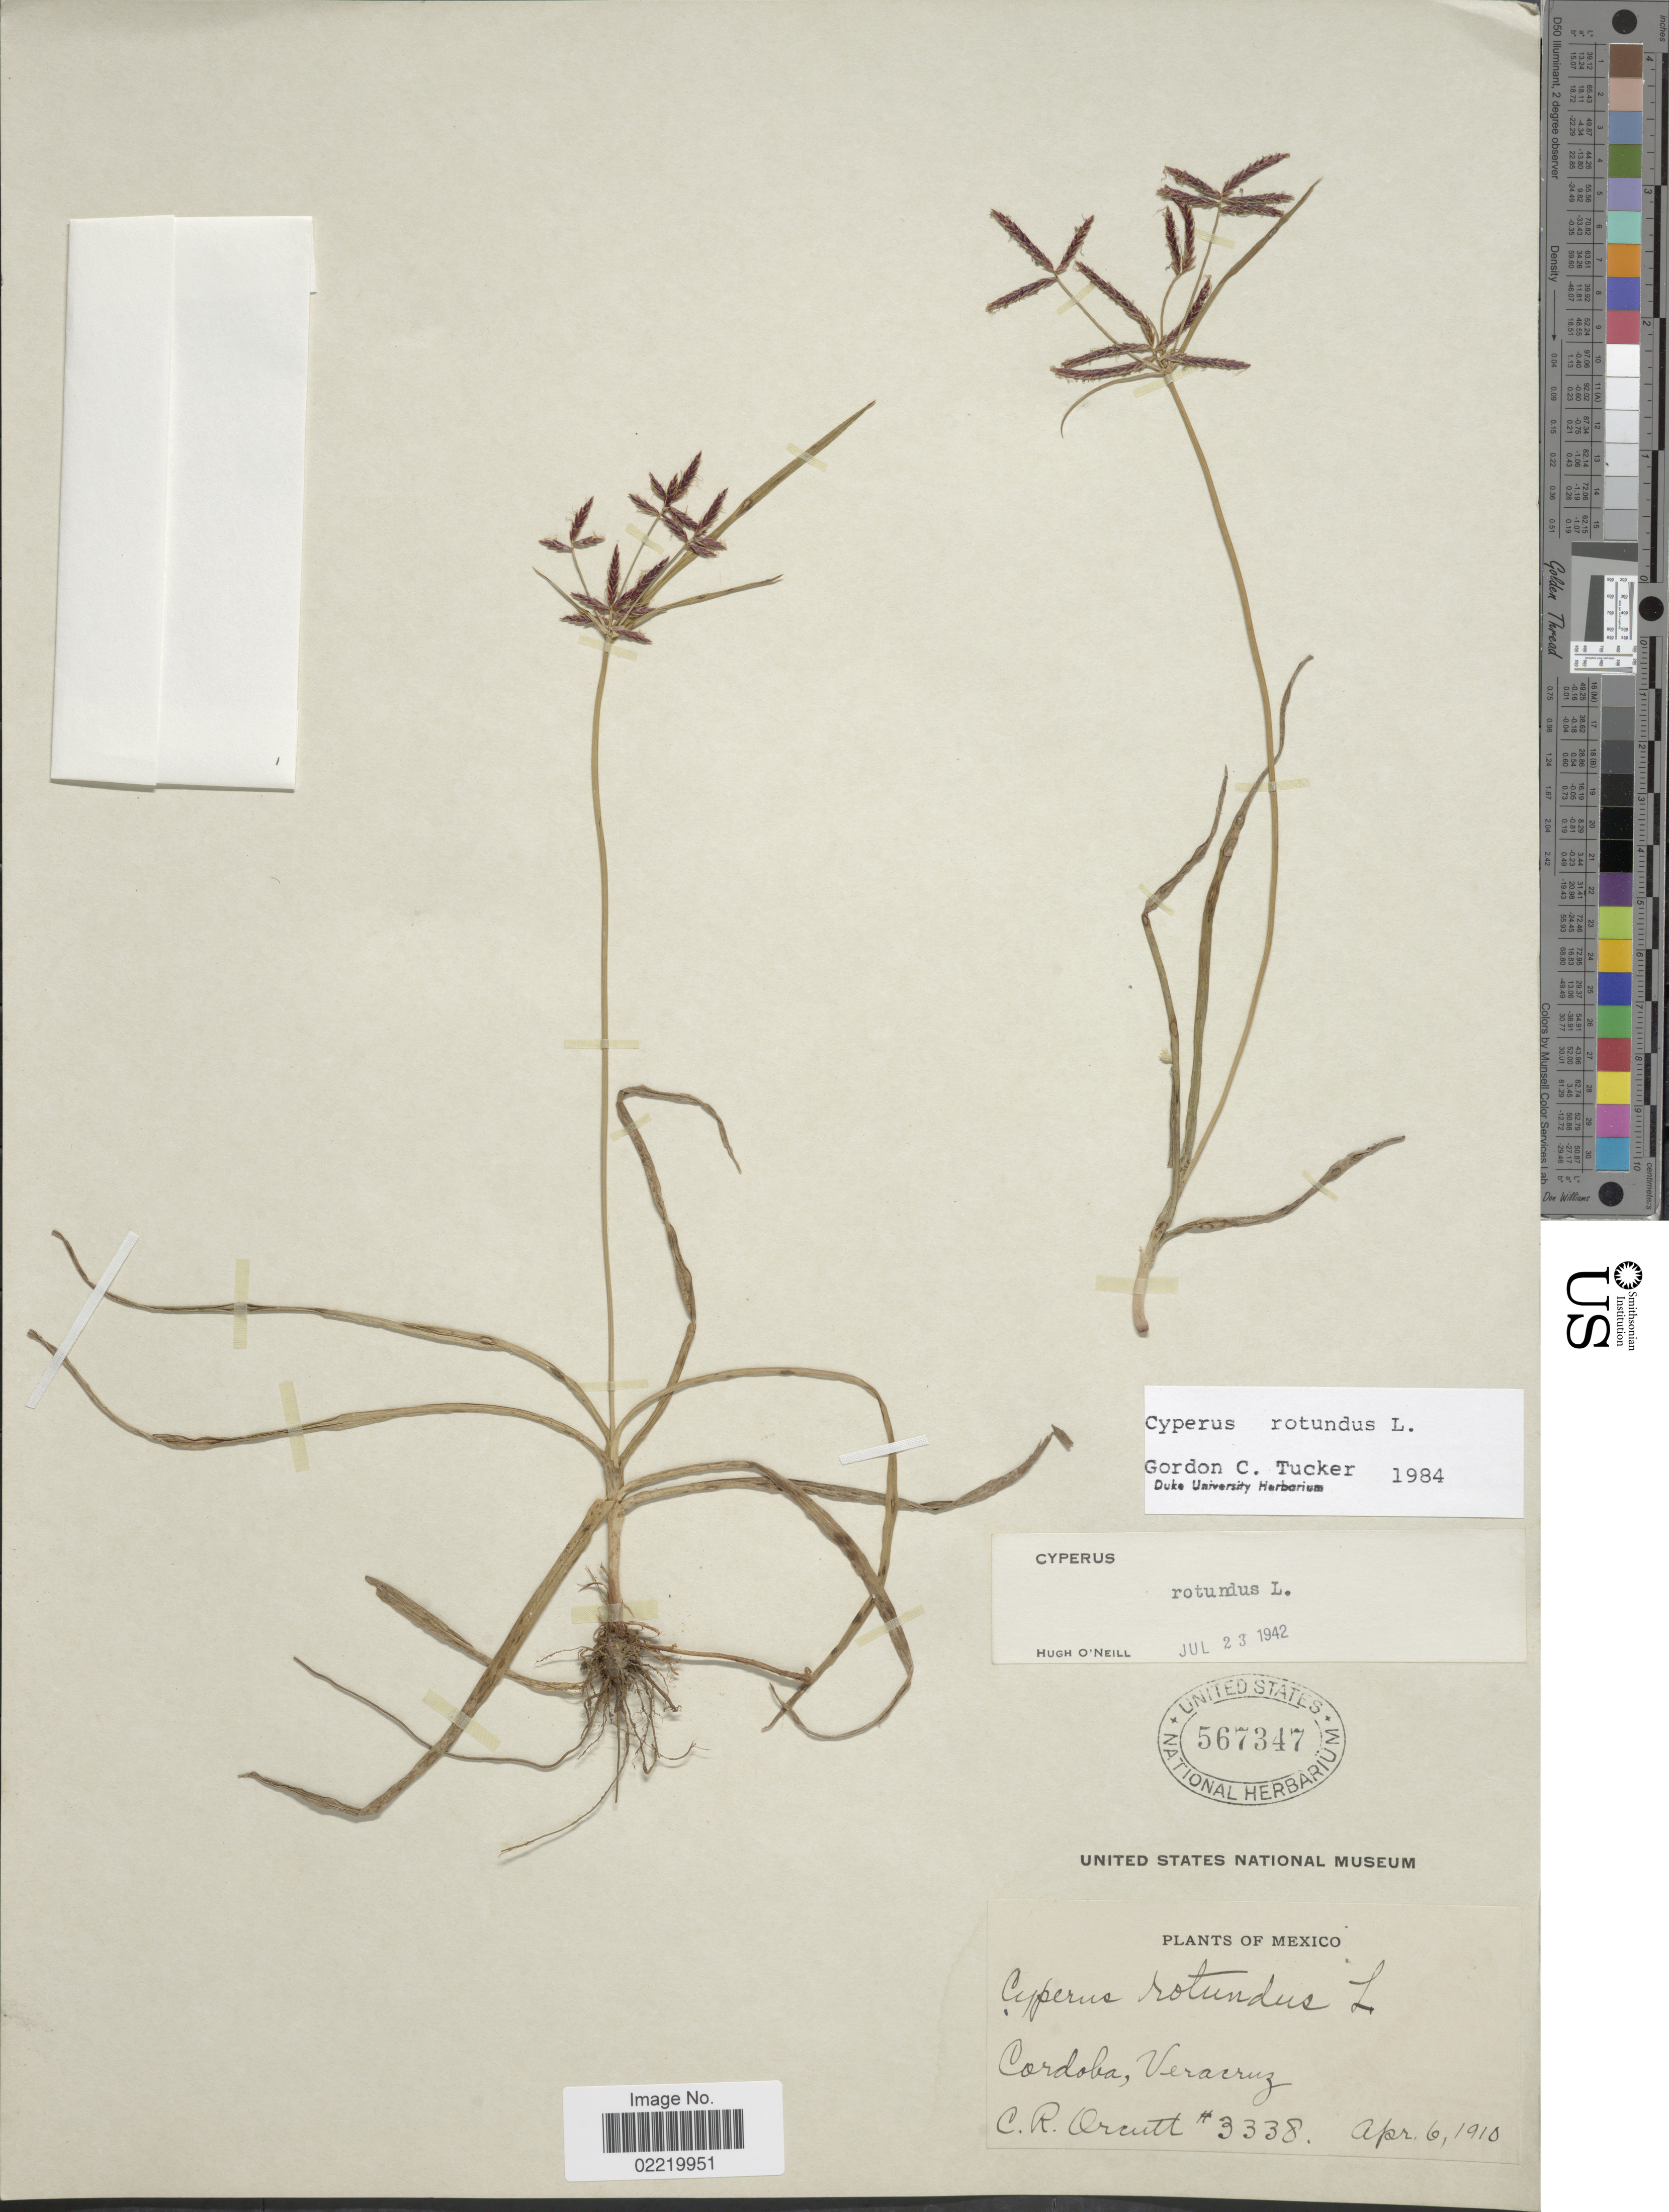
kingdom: Plantae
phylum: Tracheophyta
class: Liliopsida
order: Poales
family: Cyperaceae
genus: Cyperus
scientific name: Cyperus rotundus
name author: L.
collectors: C. R. Orcutt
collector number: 3338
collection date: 1910-04-06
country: Mexico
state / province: Veracruz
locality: Cordoba, Veracruz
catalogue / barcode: US 567347